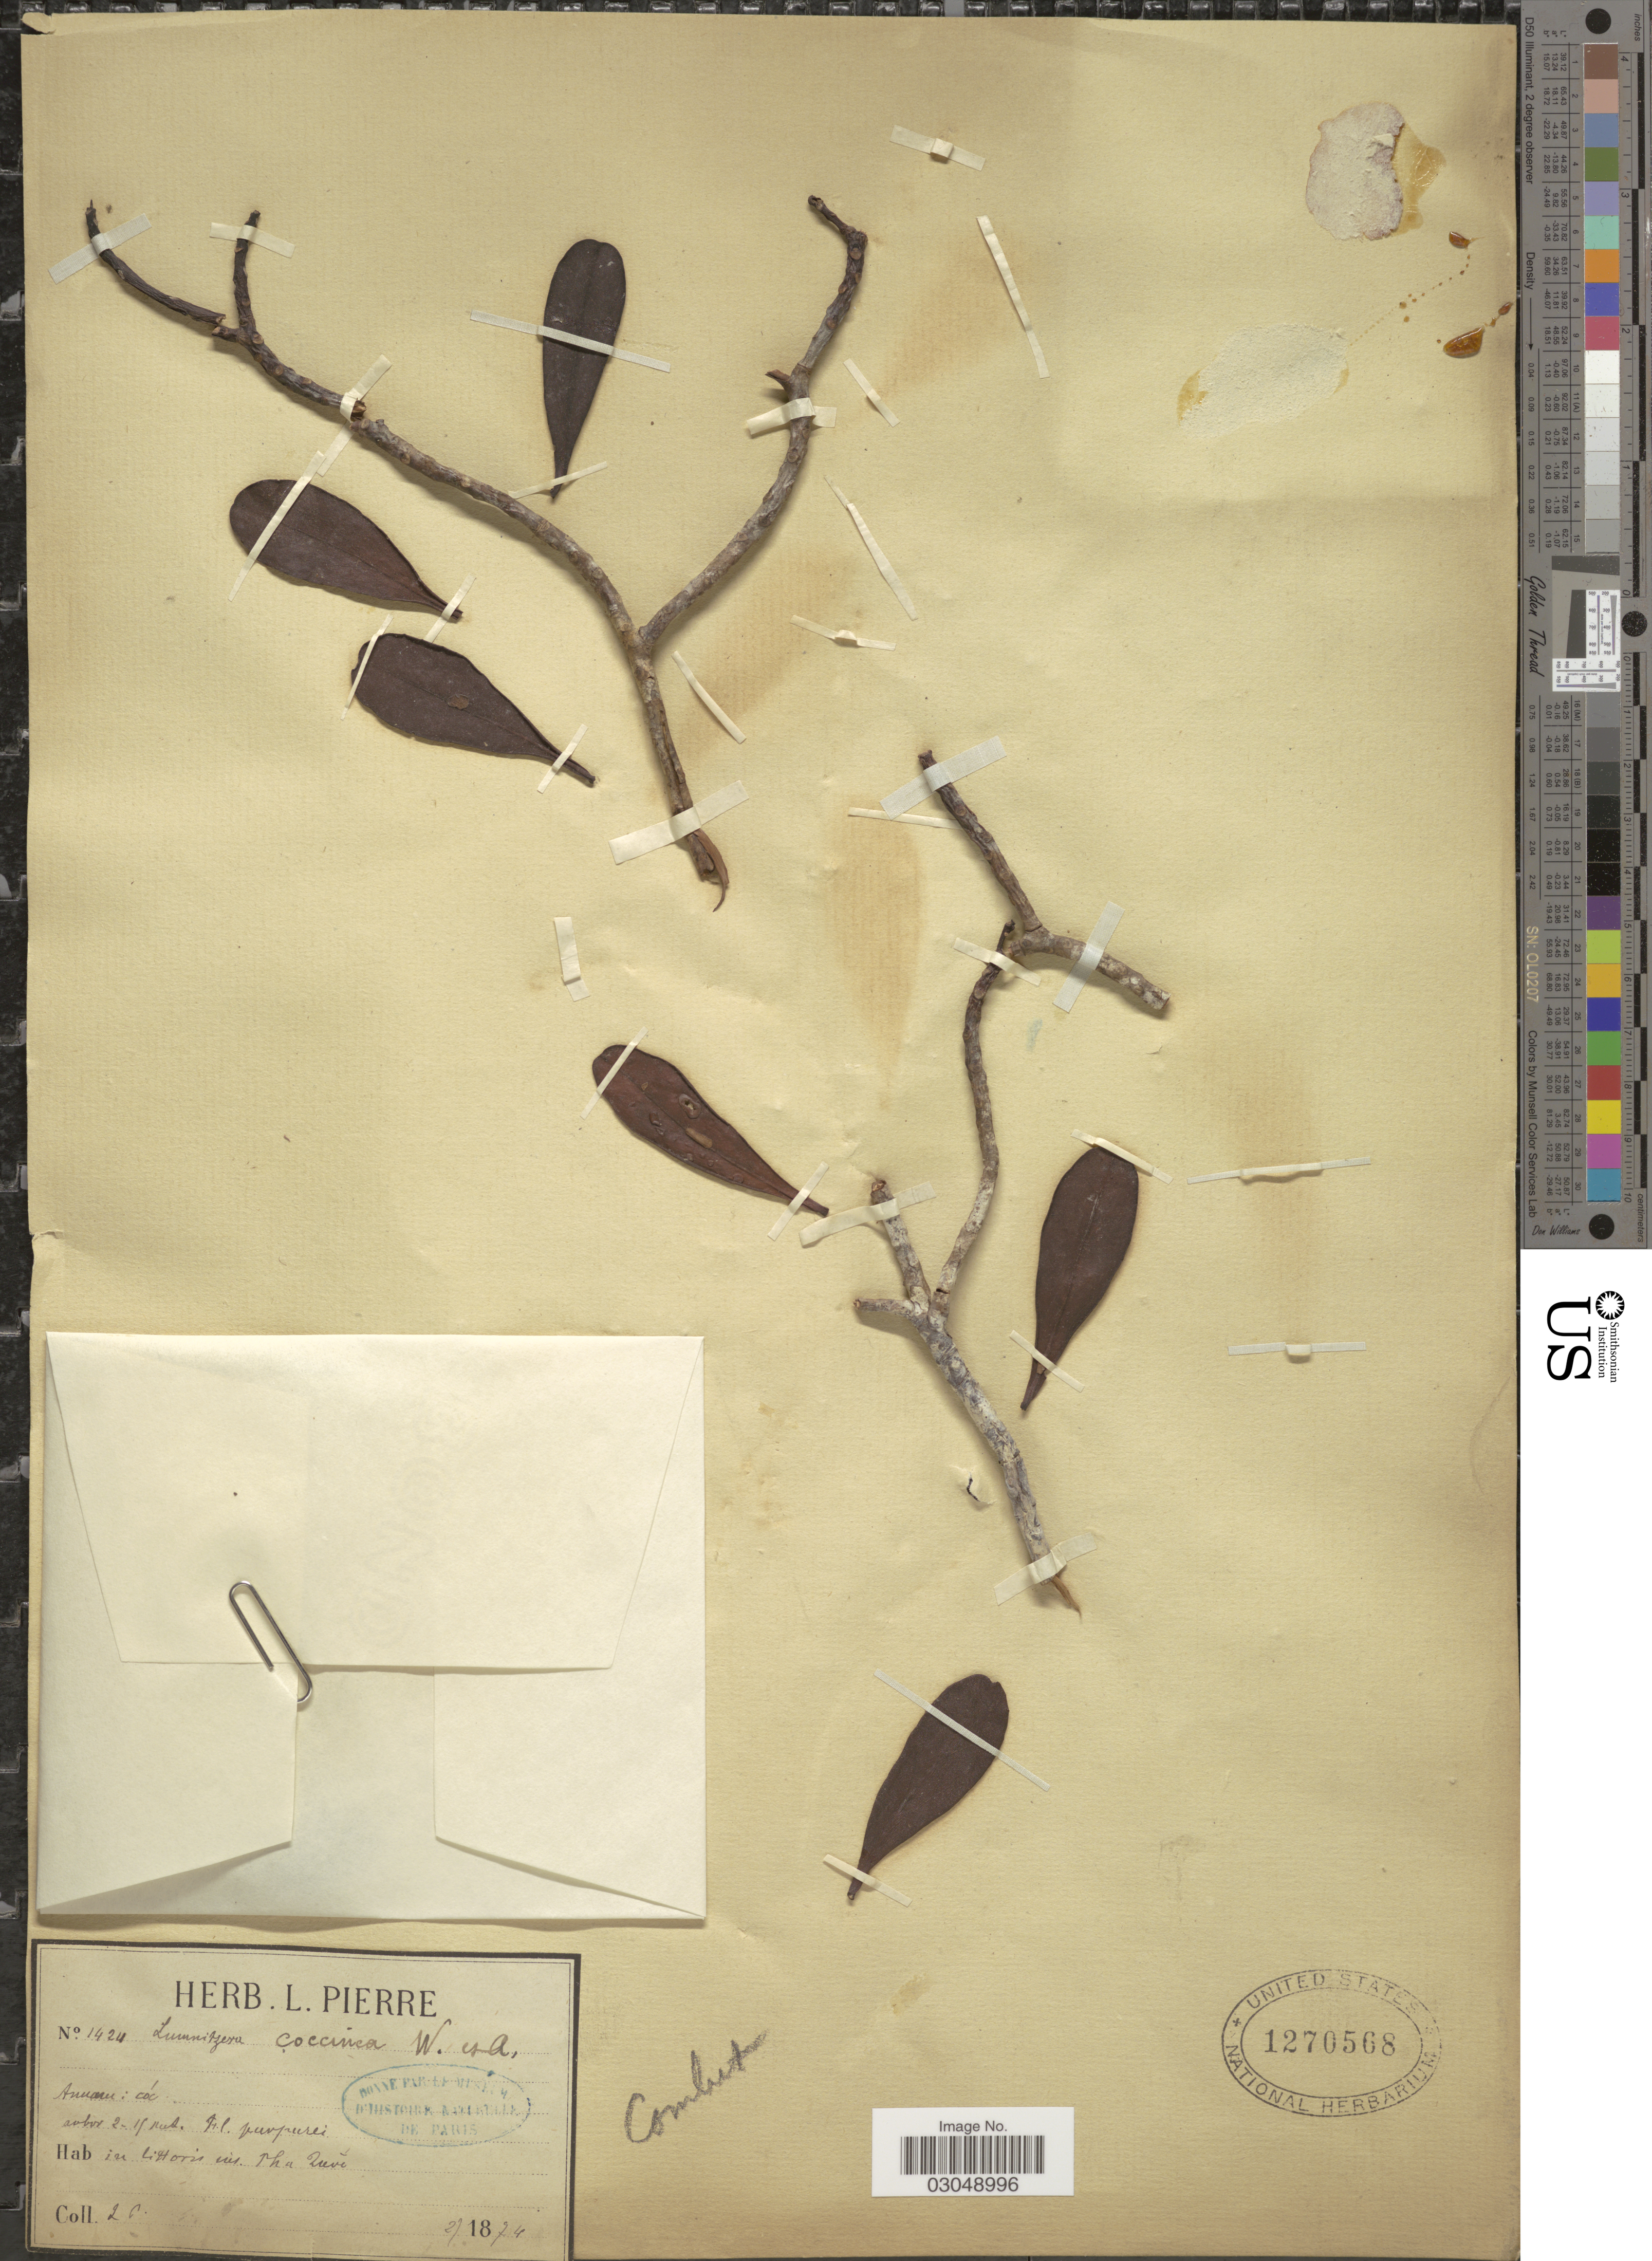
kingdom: Plantae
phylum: Tracheophyta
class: Magnoliopsida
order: Myrtales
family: Combretaceae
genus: Lumnitzera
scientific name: Lumnitzera coccinea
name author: Wight & Arn.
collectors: L. Pierre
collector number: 1424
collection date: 1874-02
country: Vietnam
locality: In littoris crès, Phu Quoc [growing on shore, Phu Quoc]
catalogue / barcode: US 1270568